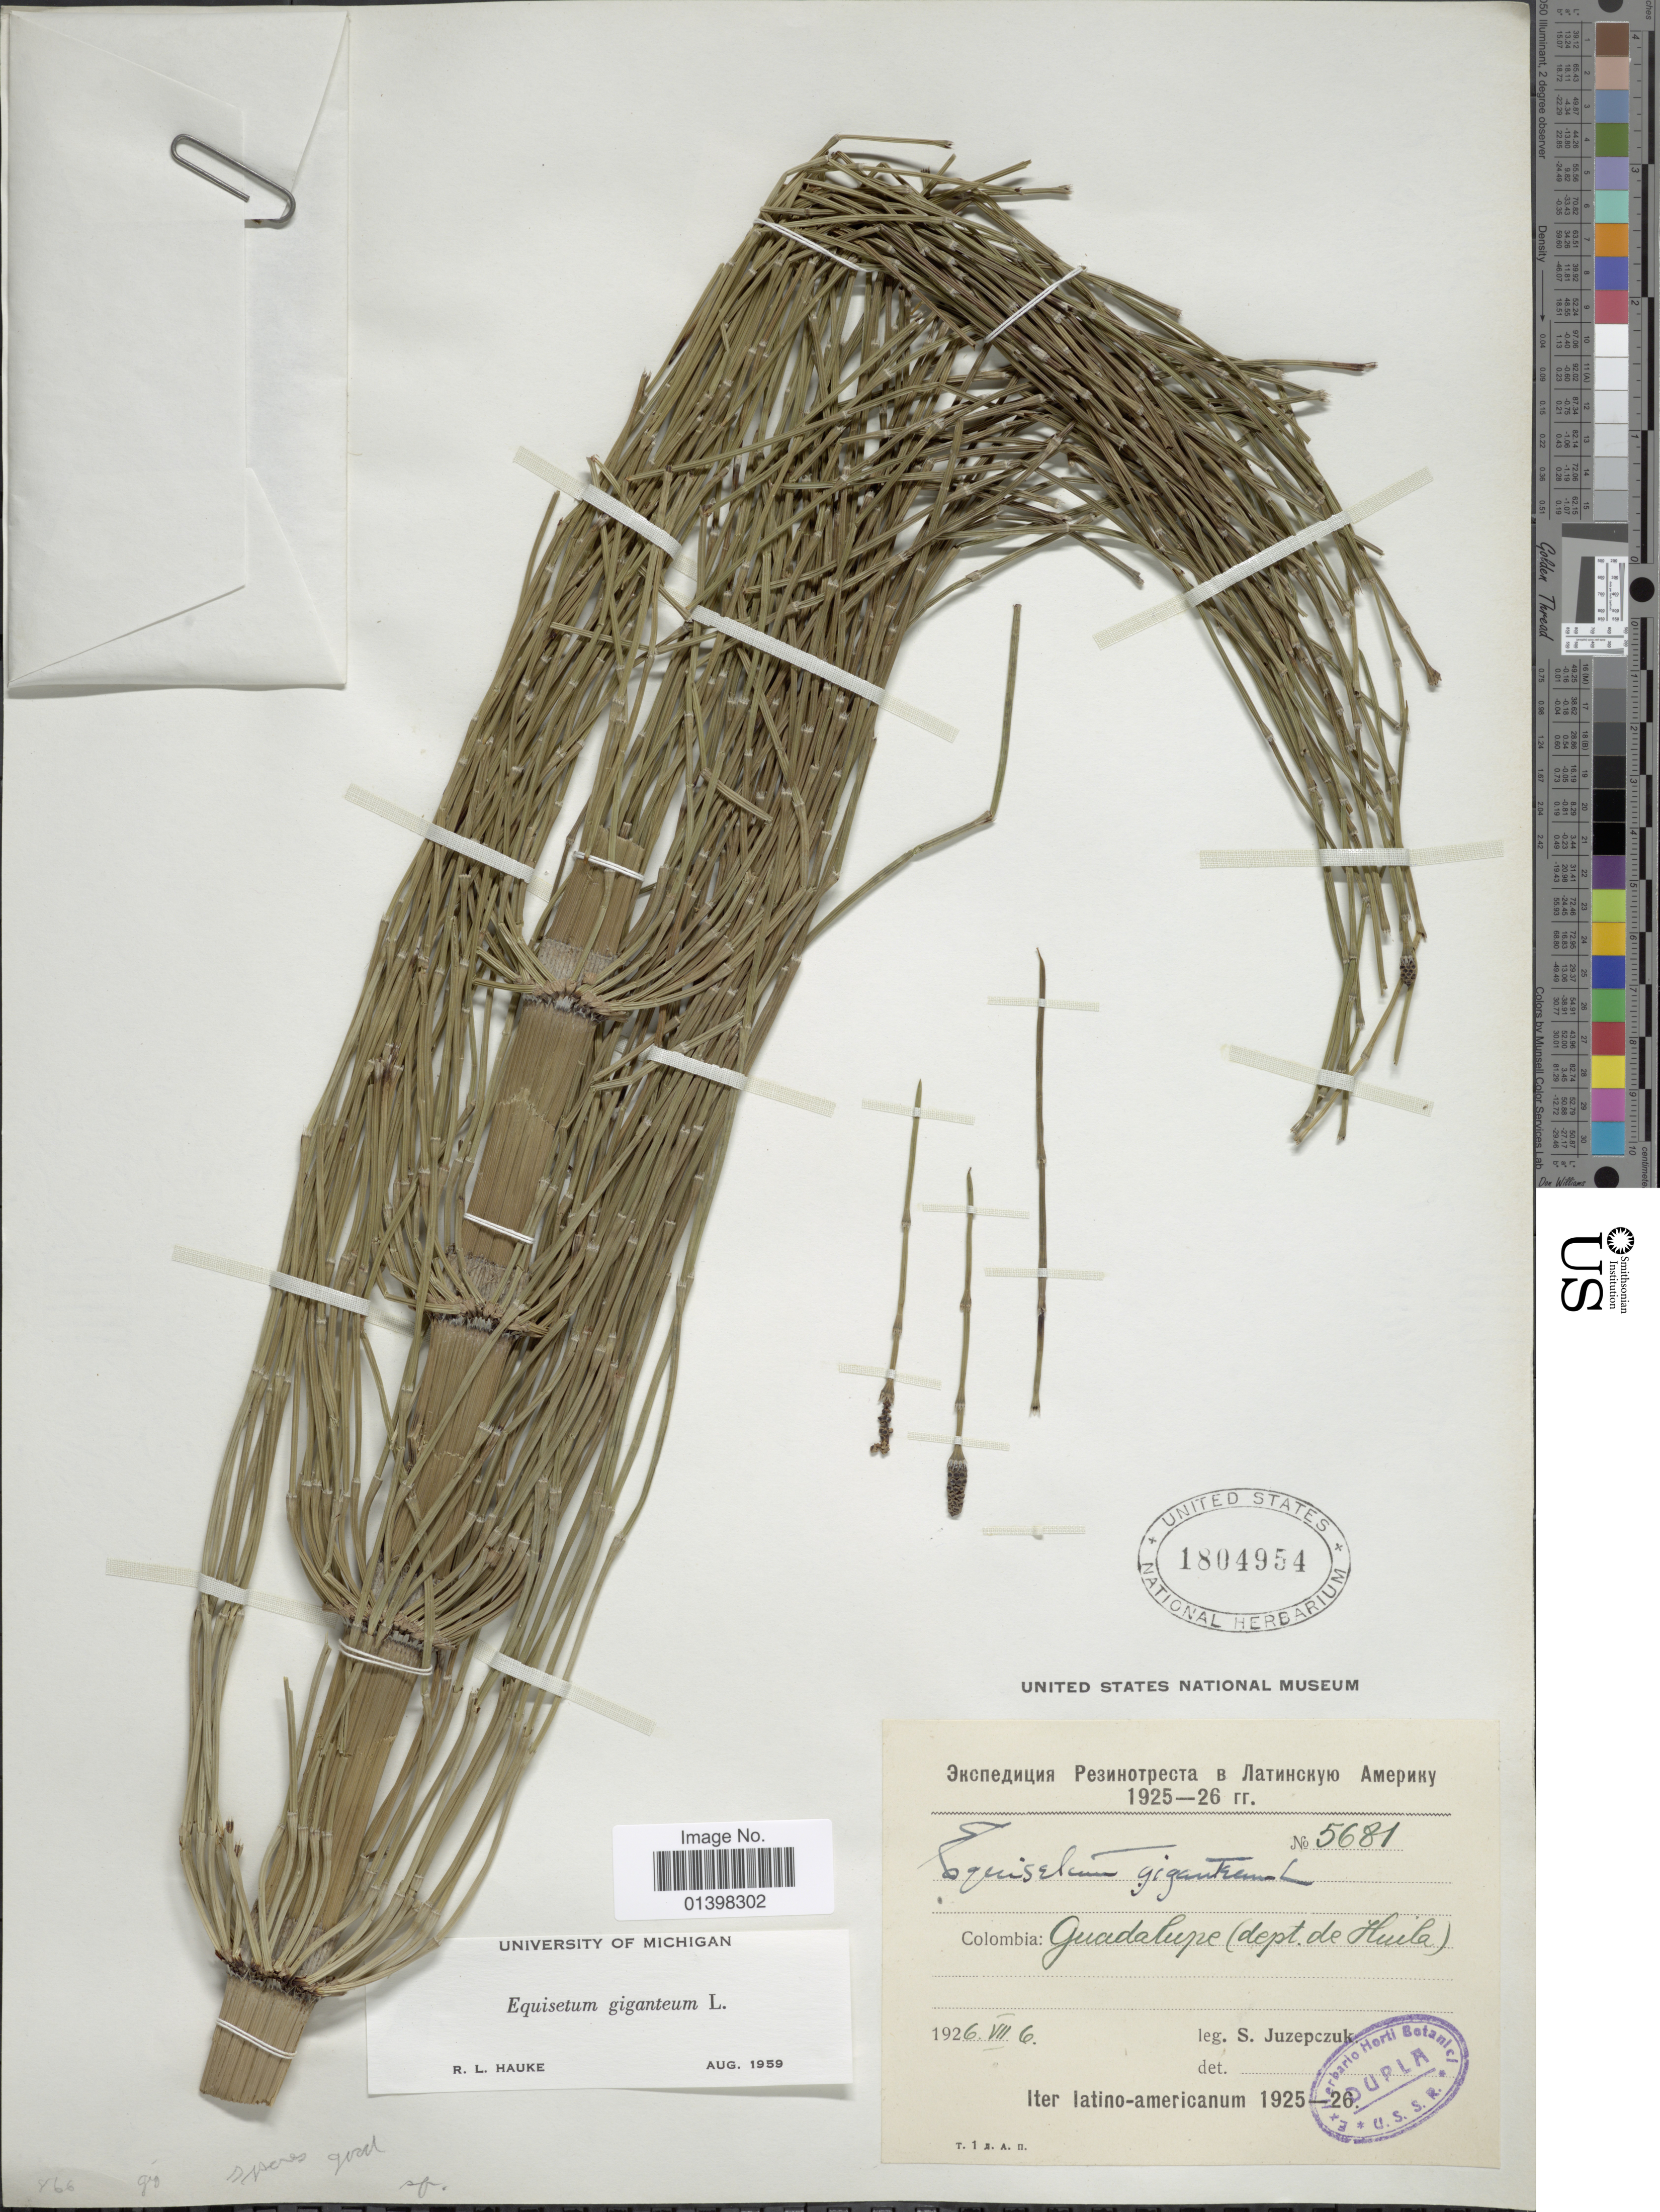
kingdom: Plantae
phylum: Tracheophyta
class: Polypodiopsida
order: Equisetales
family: Equisetaceae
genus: Equisetum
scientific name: Equisetum giganteum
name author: L.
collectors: S. V. Juzepczuk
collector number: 5681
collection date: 1926-07-06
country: Colombia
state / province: Huila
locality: Guadalupe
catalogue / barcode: US 1804954